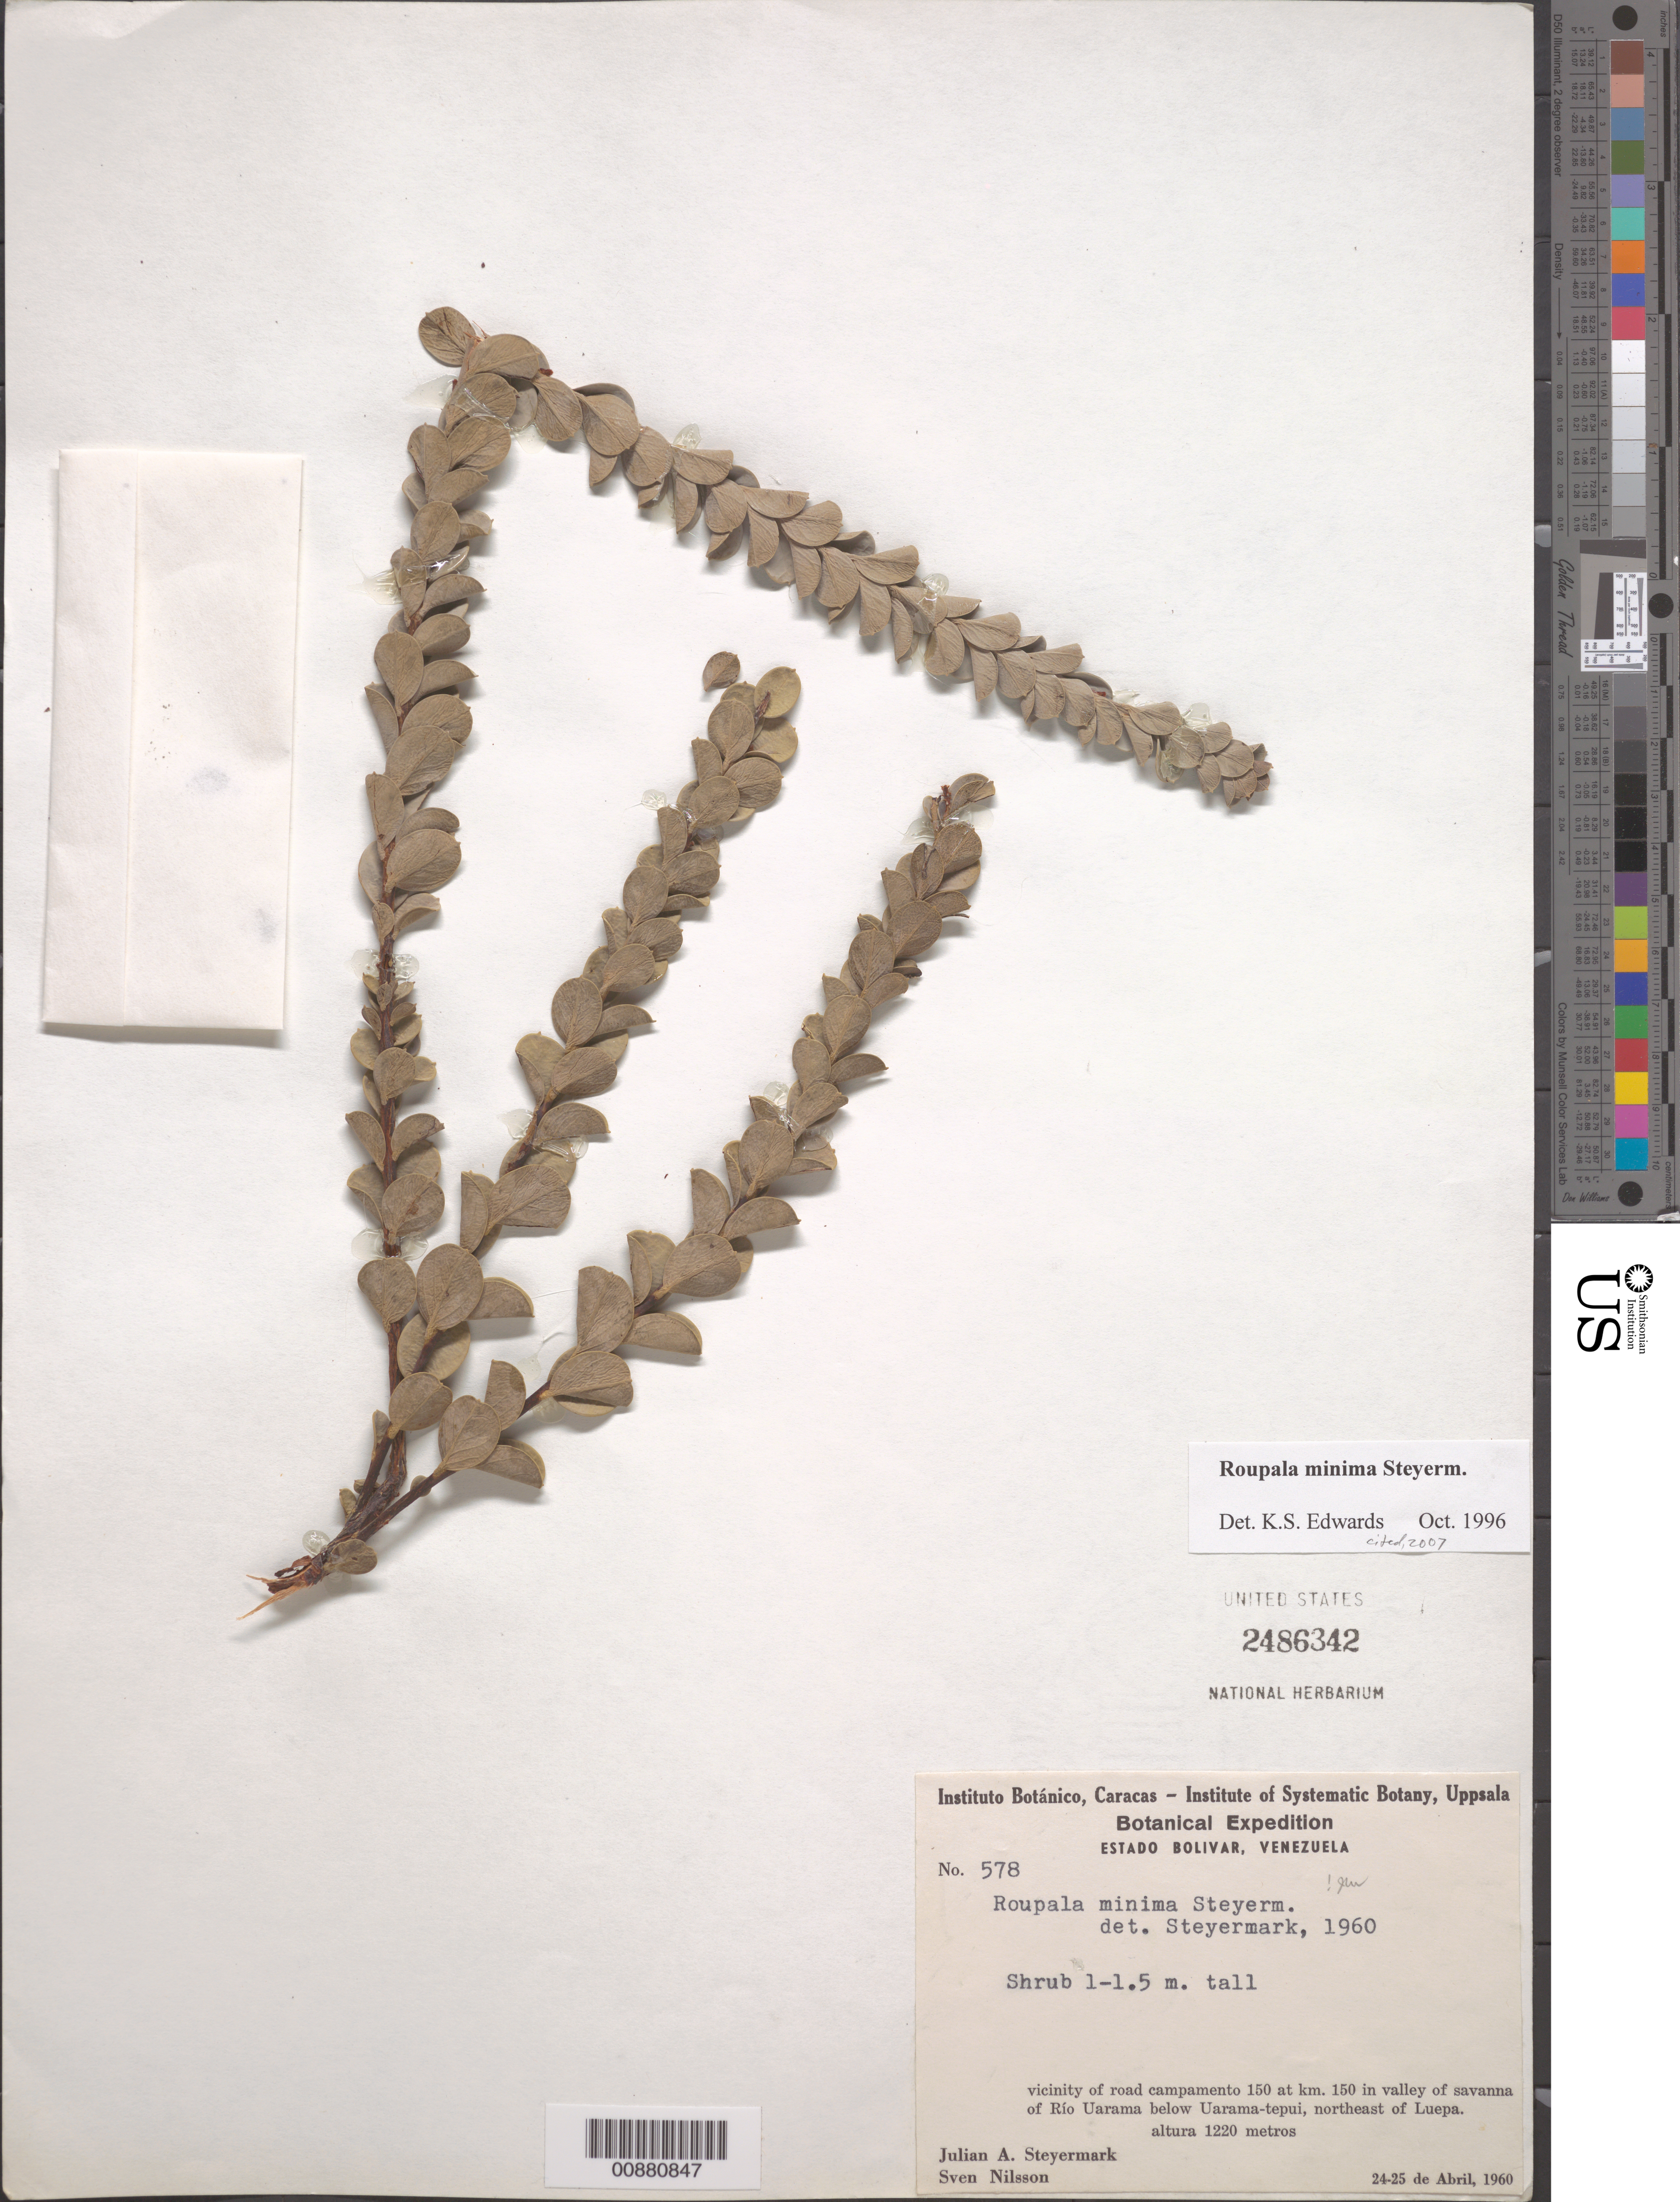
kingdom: Plantae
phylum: Tracheophyta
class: Magnoliopsida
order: Proteales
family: Proteaceae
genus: Roupala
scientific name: Roupala minima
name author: Steyerm.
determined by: Edwards, K. S.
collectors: J. Steyermark & S. Nilsson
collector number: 60 578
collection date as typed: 24-Apr-60 to 25-Apr-60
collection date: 1960-04-24/1960-04-25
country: Venezuela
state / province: Bolívar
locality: Río Uarama, below Uarama-tepuí, NE of Luepa, vic. of road campamento 150 at km 150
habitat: Valley of savanna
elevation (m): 1220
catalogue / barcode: US 2486342